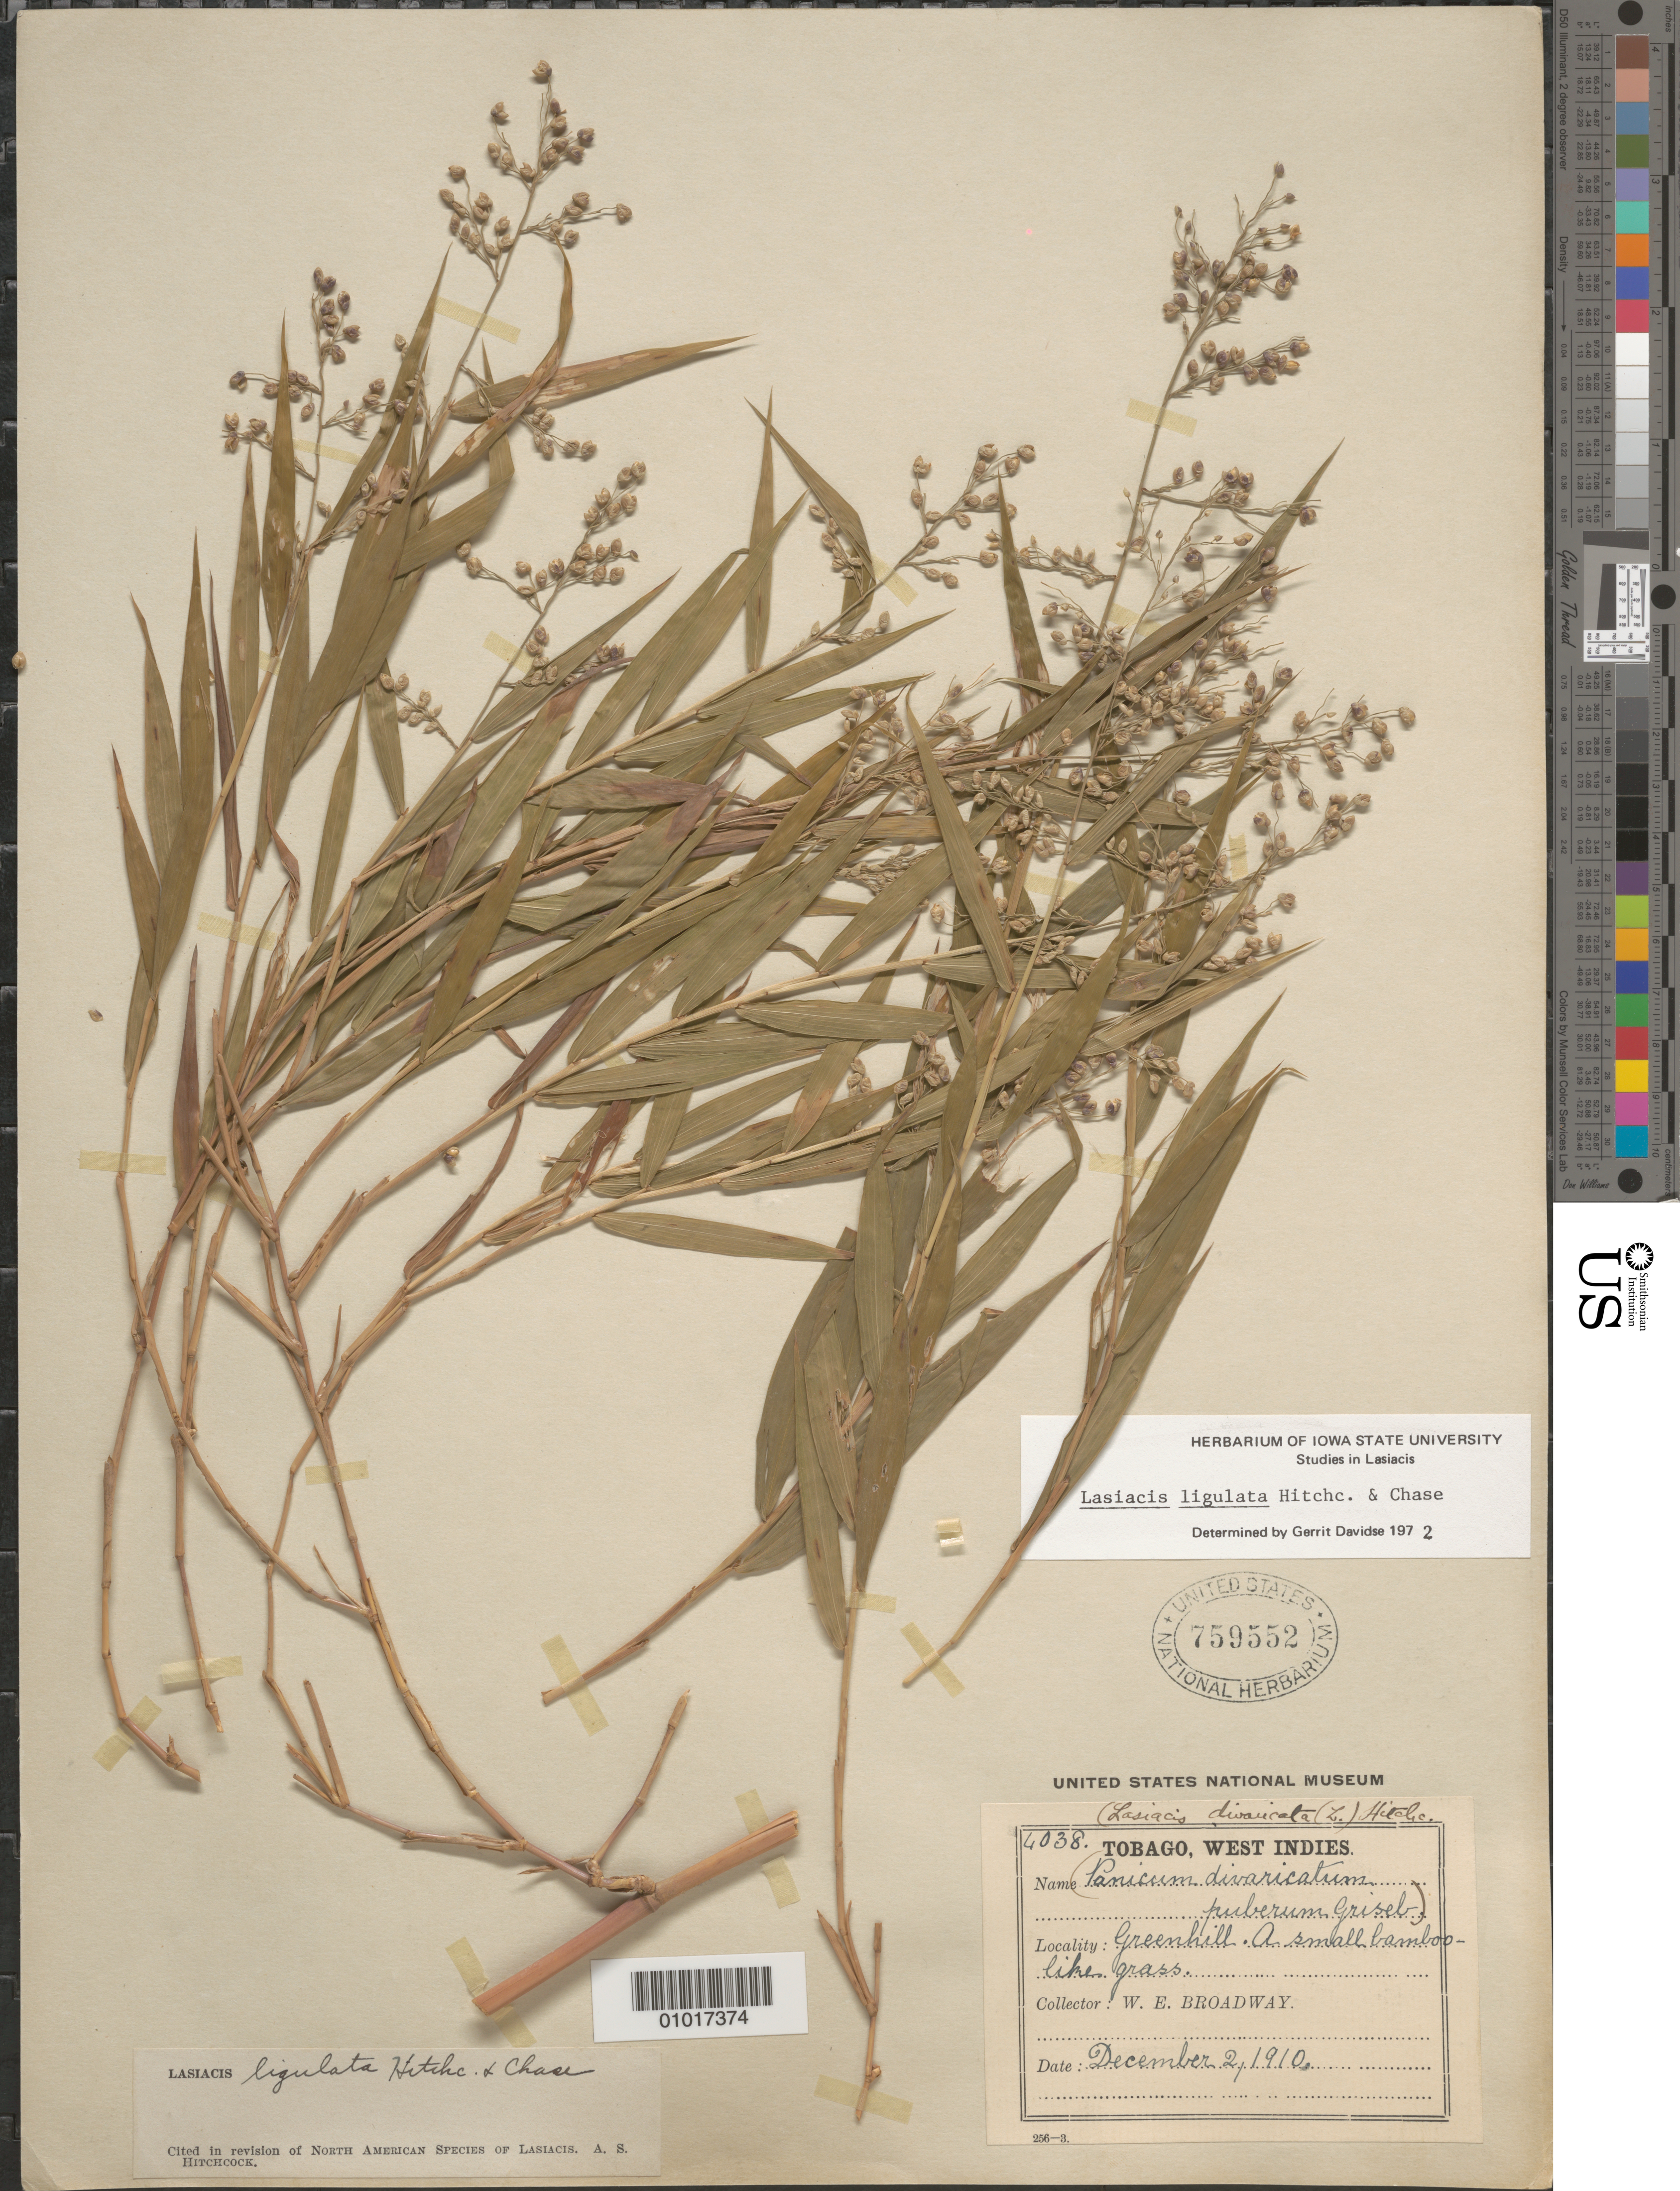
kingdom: Plantae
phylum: Tracheophyta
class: Liliopsida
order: Poales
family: Poaceae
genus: Lasiacis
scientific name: Lasiacis ligulata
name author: Hitchc. & Chase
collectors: W. E. Broadway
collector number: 4038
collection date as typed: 02 Dec 1910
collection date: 1910-12-02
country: Trinidad and Tobago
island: Tobago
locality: Greenhill.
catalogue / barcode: US 759552